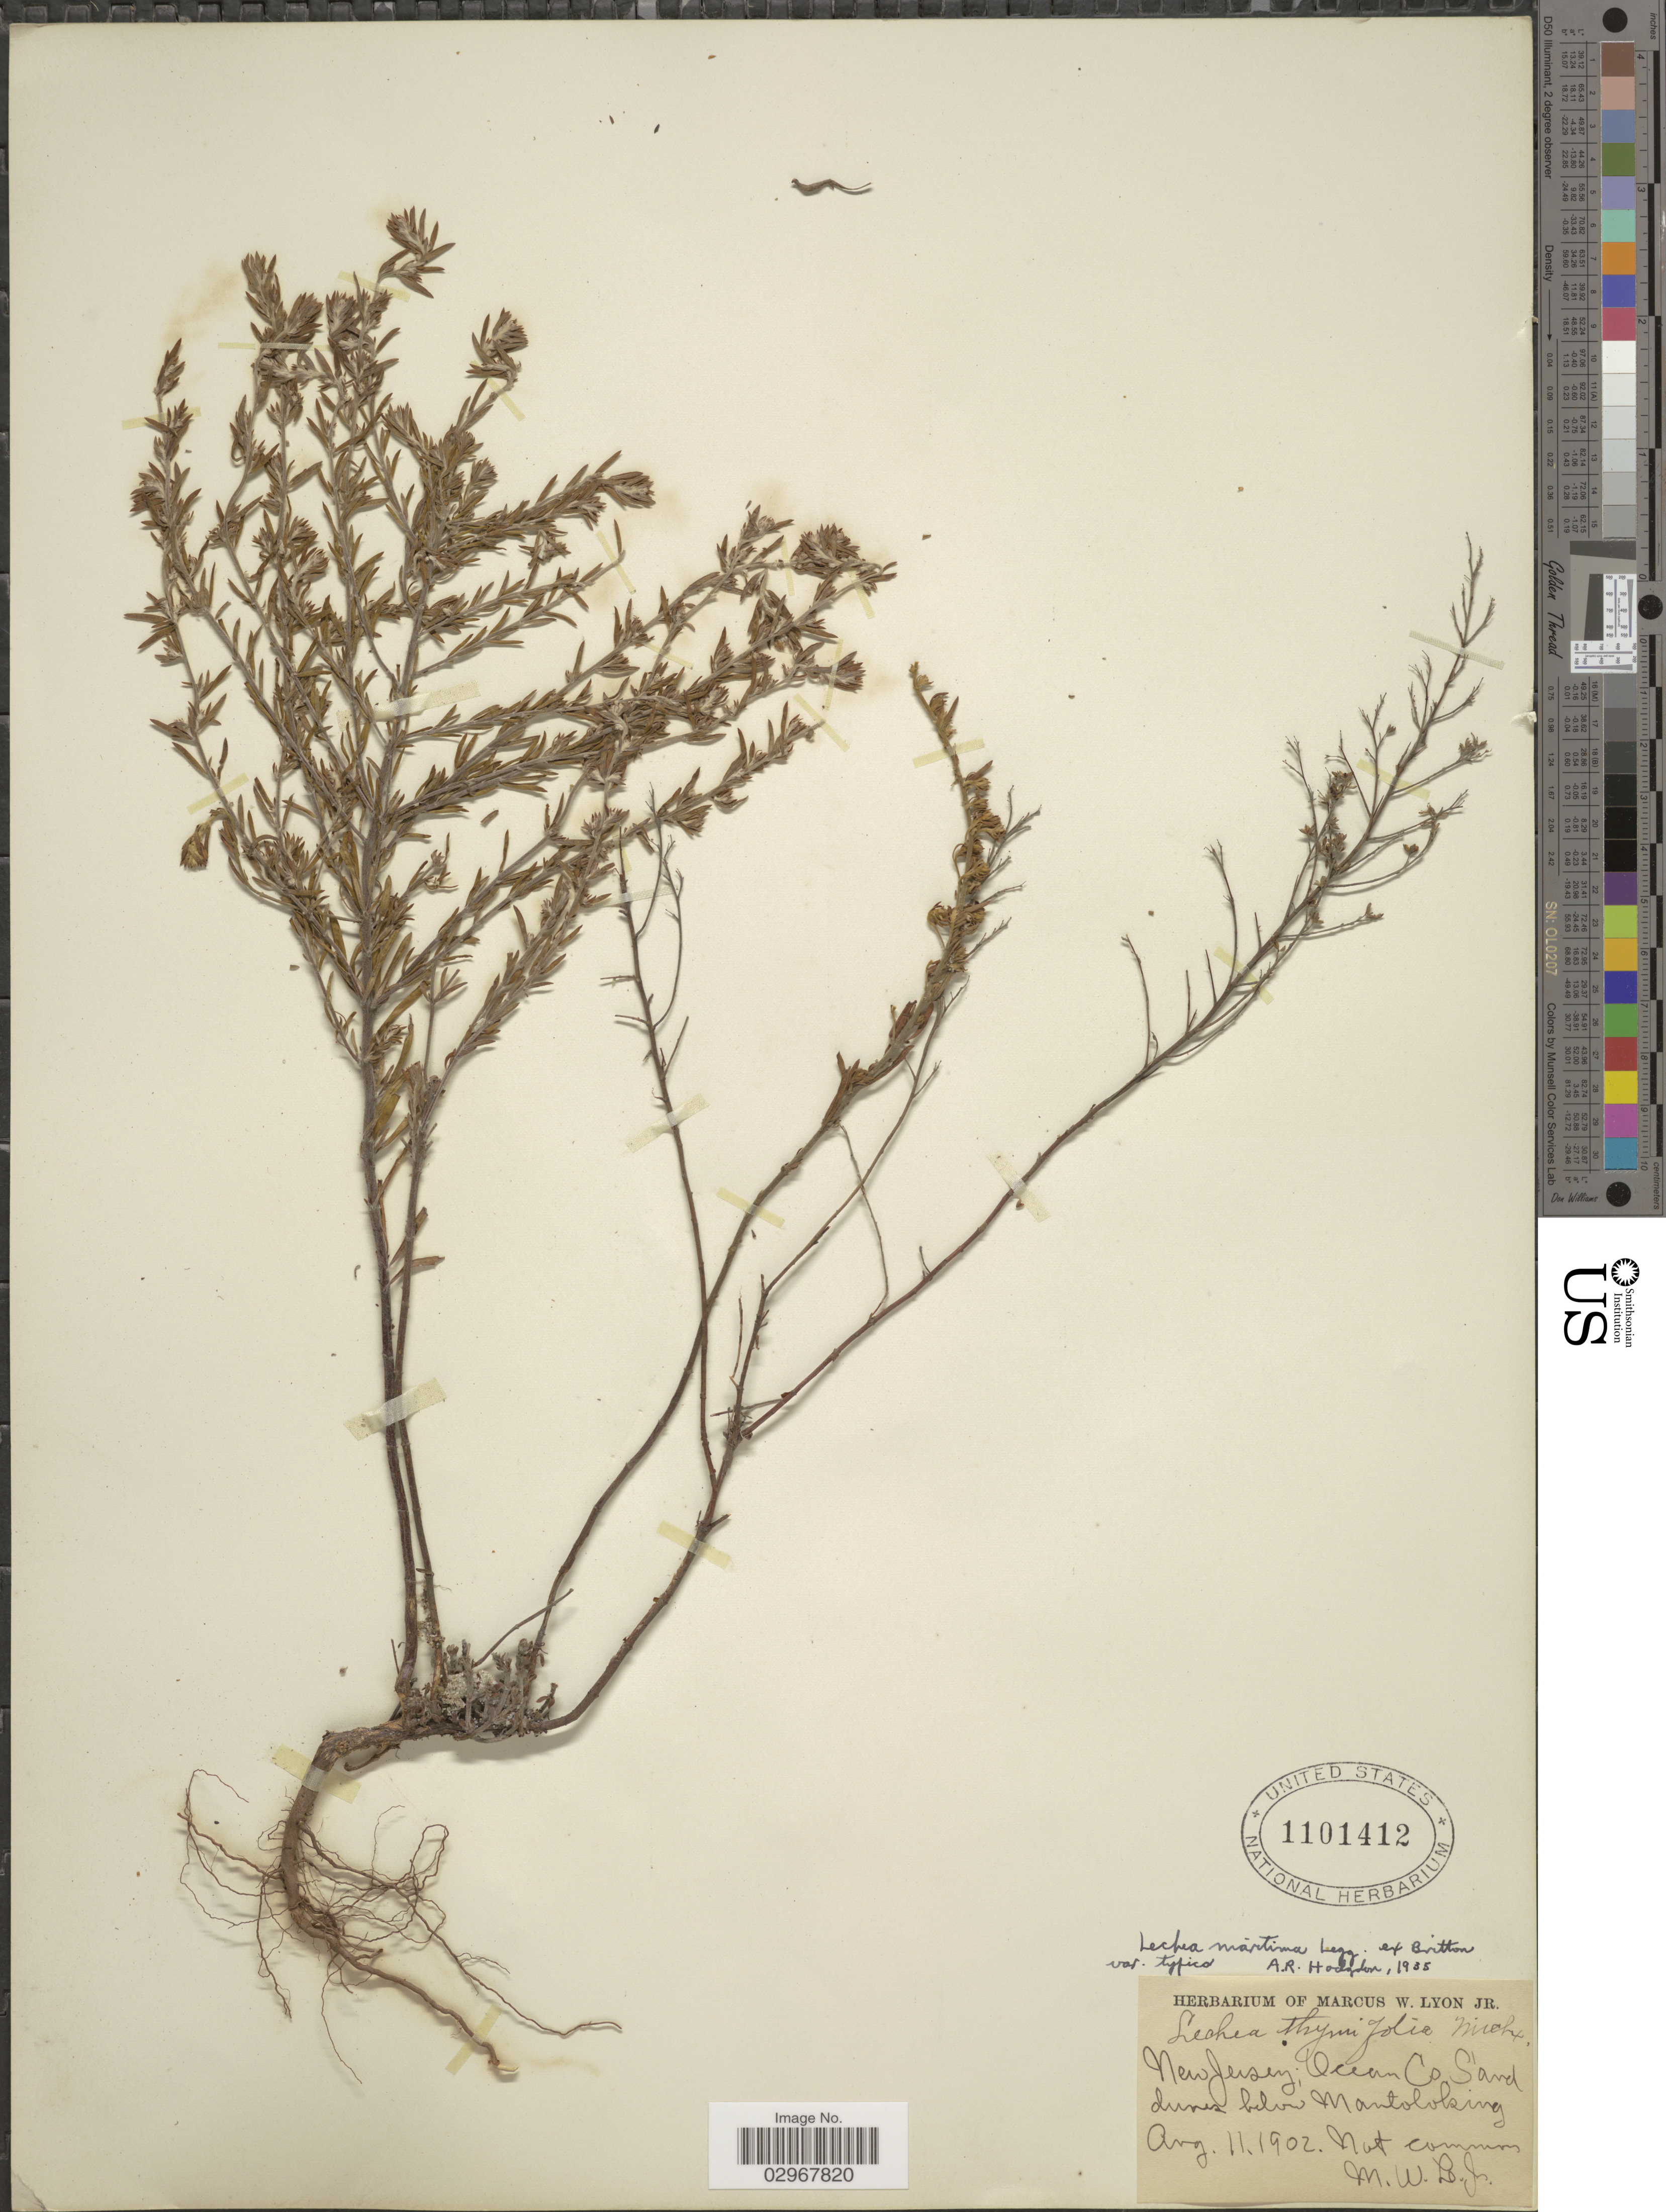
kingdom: Plantae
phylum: Tracheophyta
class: Magnoliopsida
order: Malvales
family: Cistaceae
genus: Lechea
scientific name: Lechea maritima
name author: Legg.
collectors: M. Lyon Jr.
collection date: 1902-08-11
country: United States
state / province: New Jersey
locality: Ocean Co. Sand dunes below Mantoloking.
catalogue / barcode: US 1101412